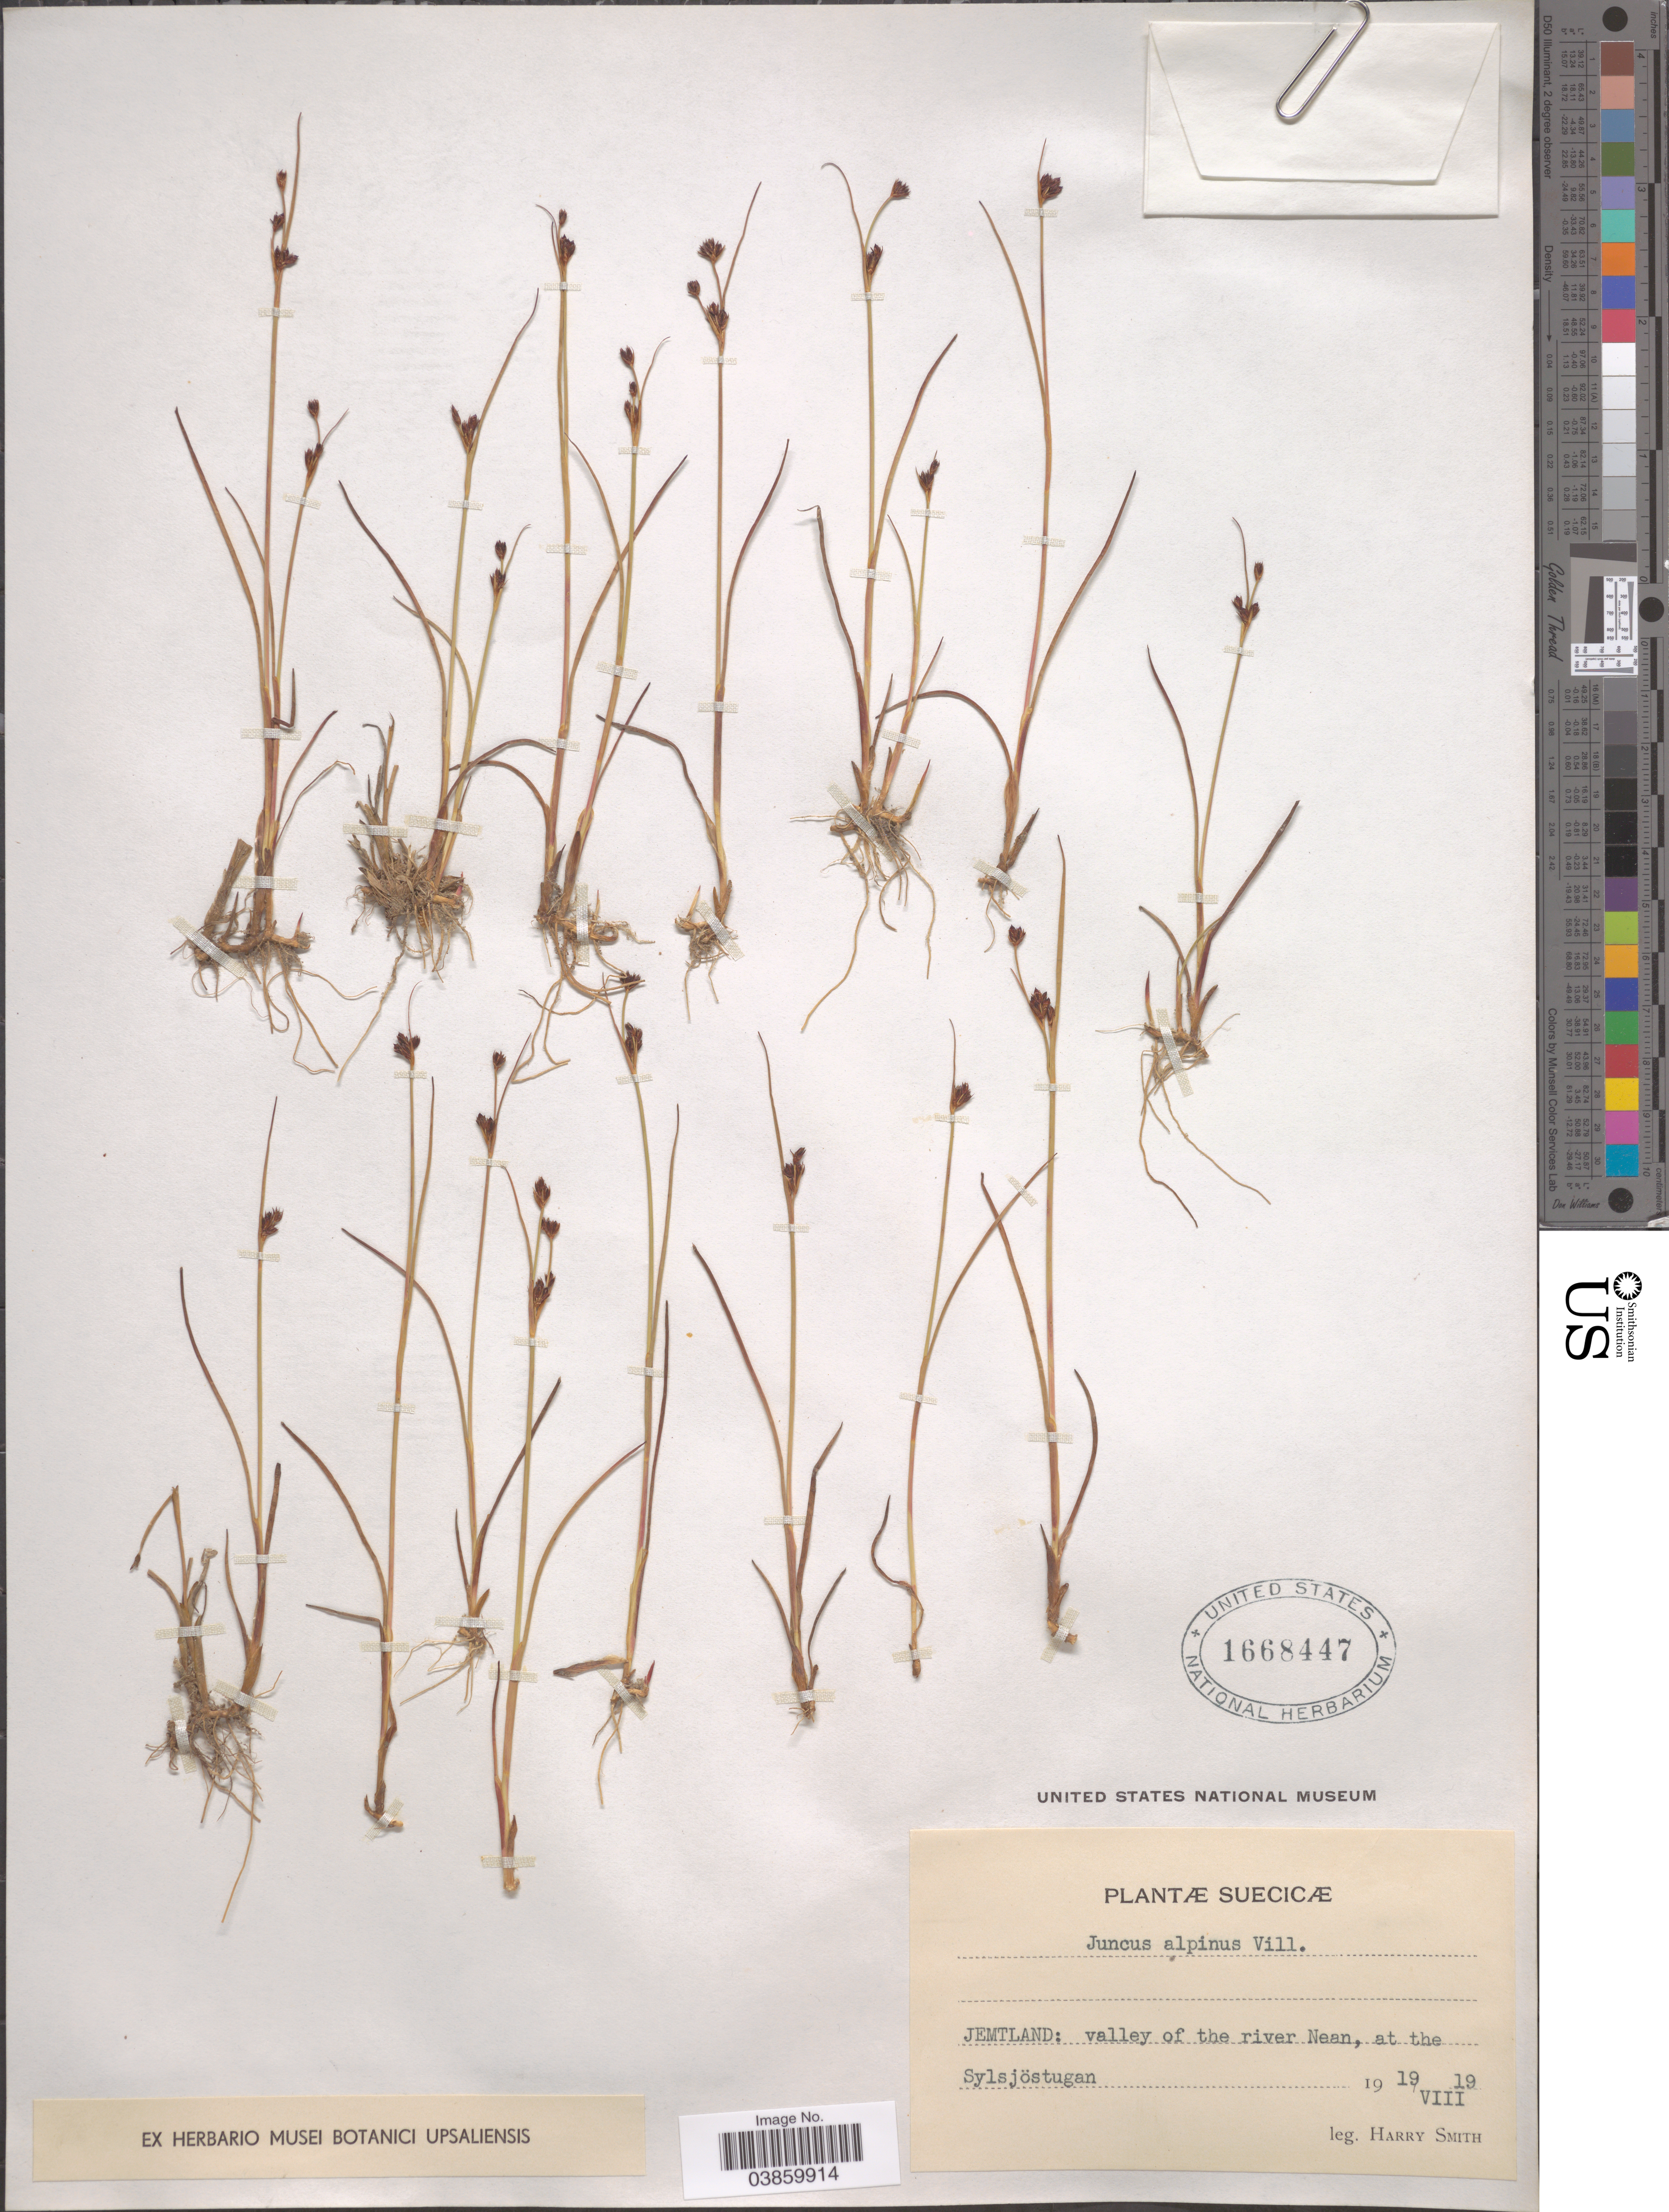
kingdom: Plantae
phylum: Tracheophyta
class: Liliopsida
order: Poales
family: Juncaceae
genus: Juncus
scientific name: Juncus alpinus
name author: Vill.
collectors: H. Smith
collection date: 1919-08-19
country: Sweden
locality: Suecicæ. Jemtland: valley of the river Nean, at the Sylsjöstugan.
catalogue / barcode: US 1668447